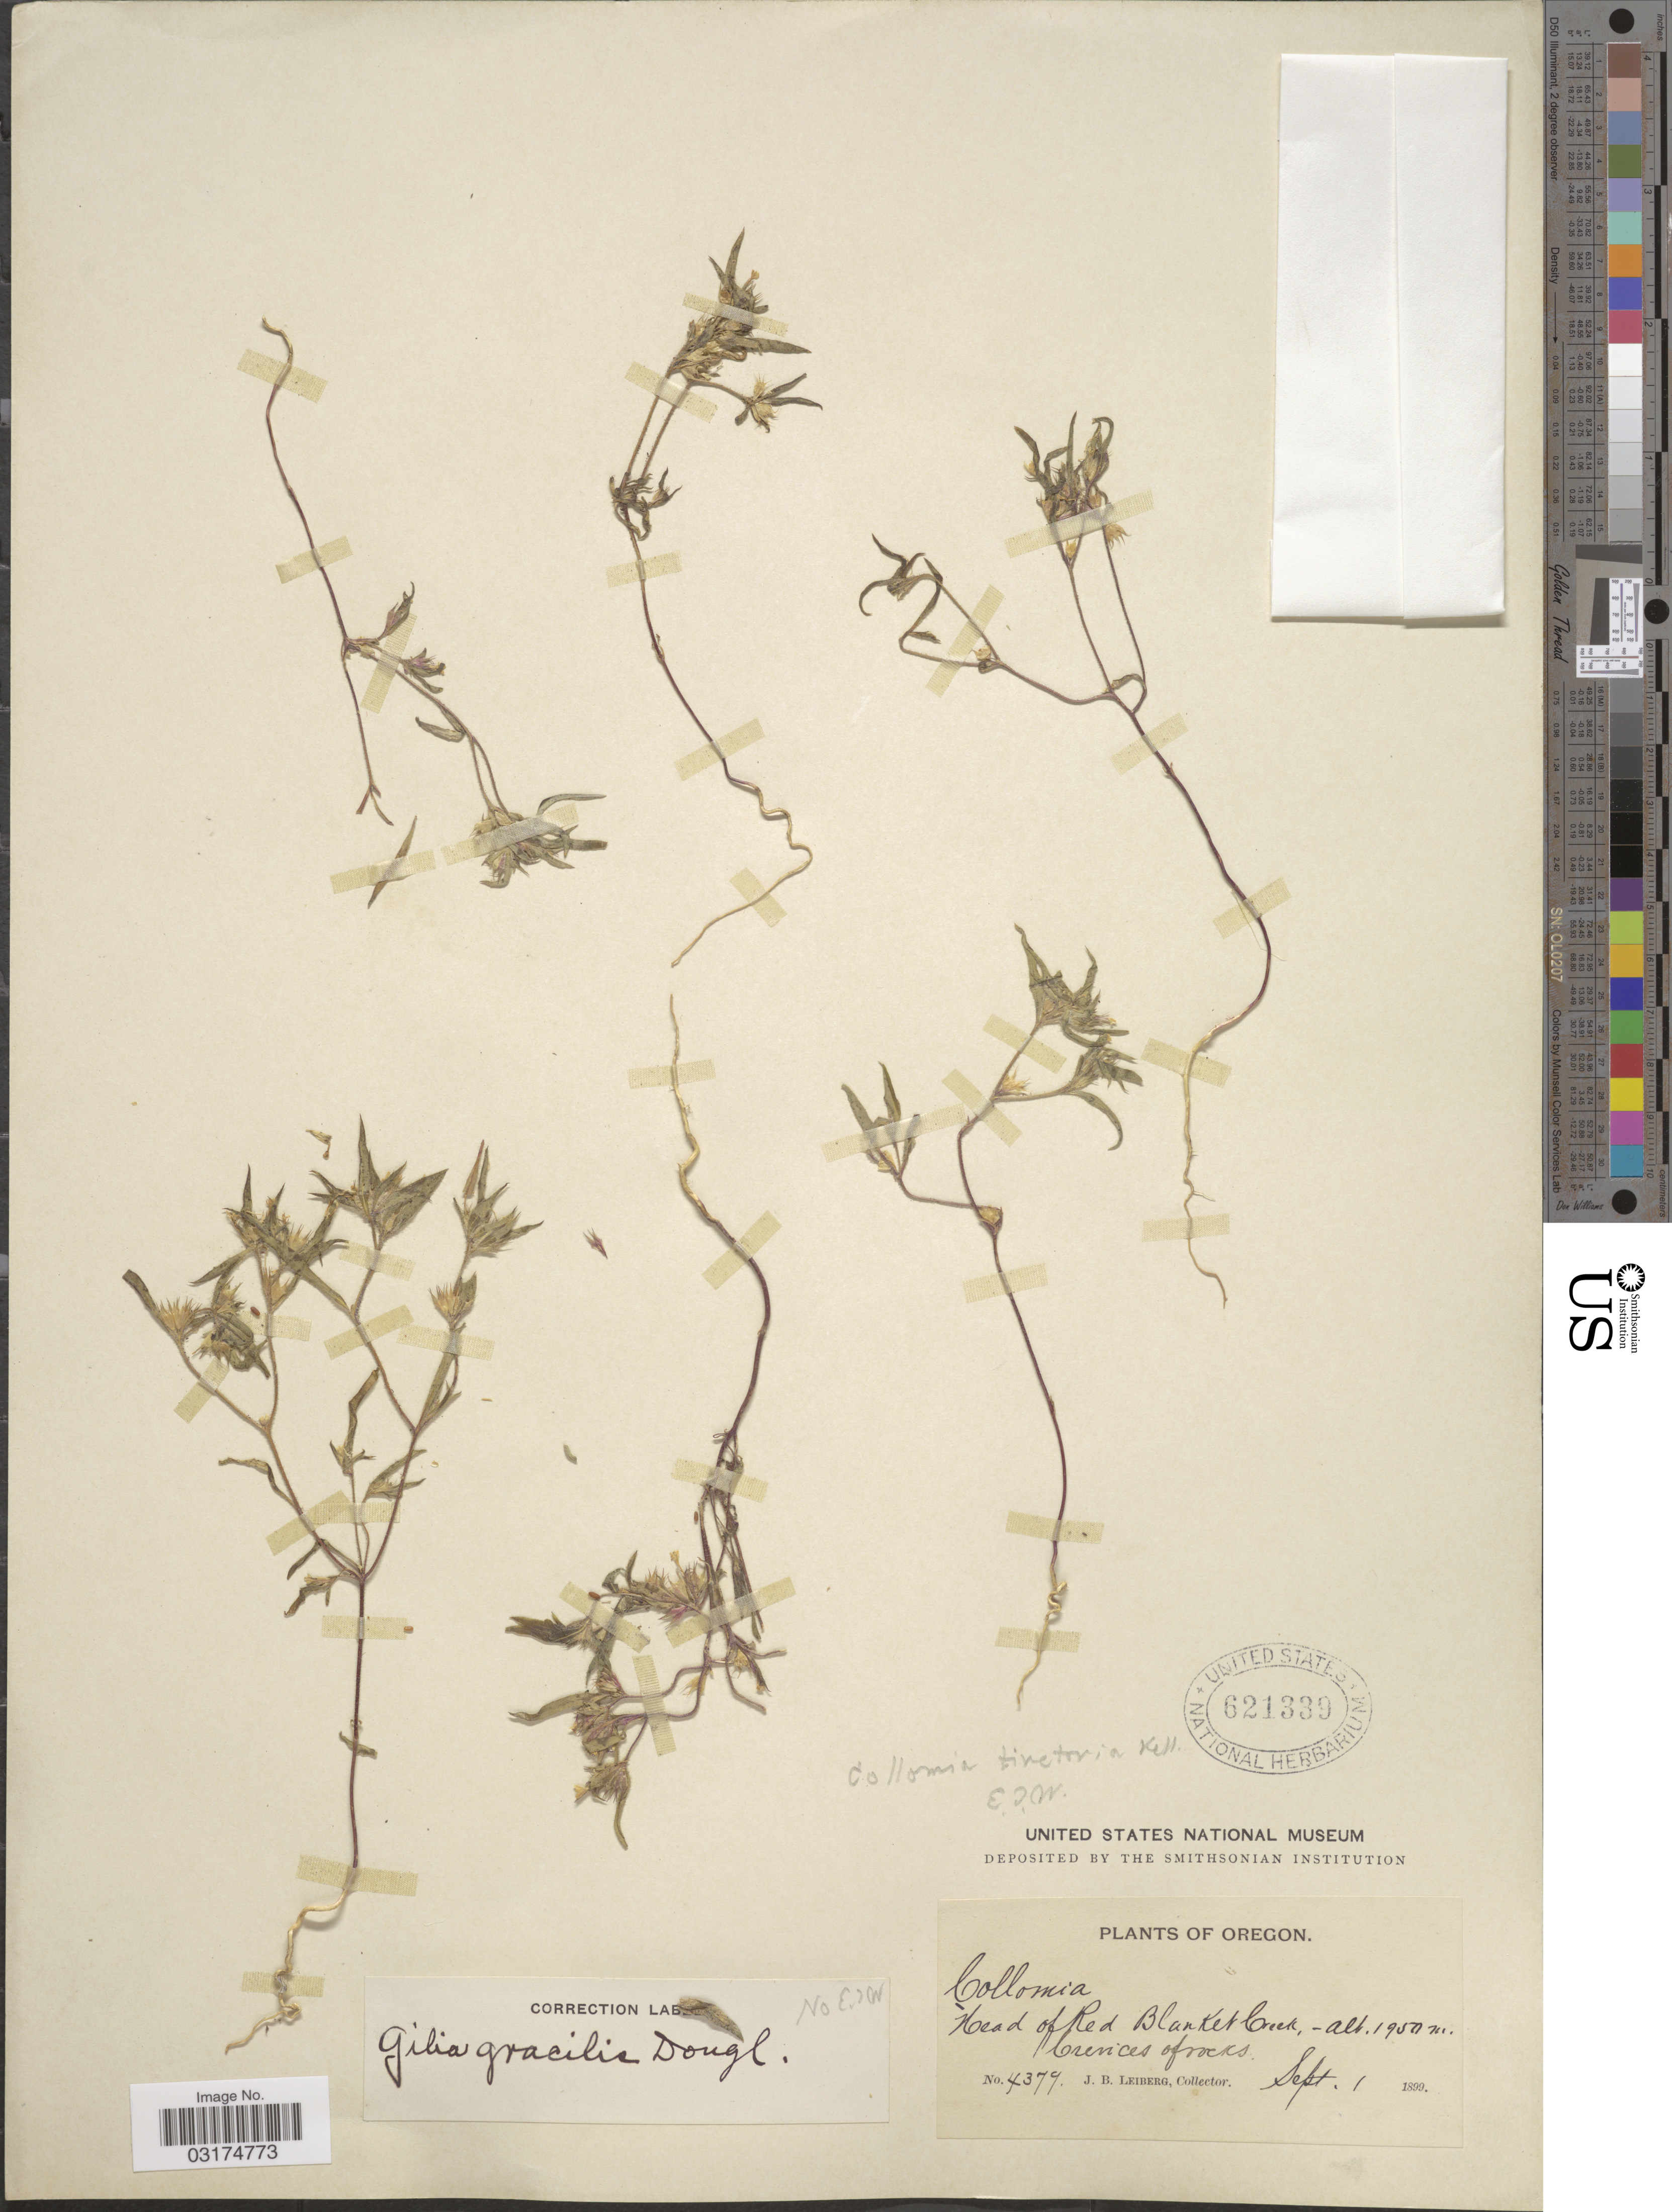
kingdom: Plantae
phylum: Tracheophyta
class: Magnoliopsida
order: Ericales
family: Polemoniaceae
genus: Collomia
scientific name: Collomia tinctoria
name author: Kellogg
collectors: J. B. Leiberg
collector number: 4379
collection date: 1899-09-01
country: United States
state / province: Oregon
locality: Head of Red Blanket Creek.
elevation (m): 1950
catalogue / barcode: US 621339